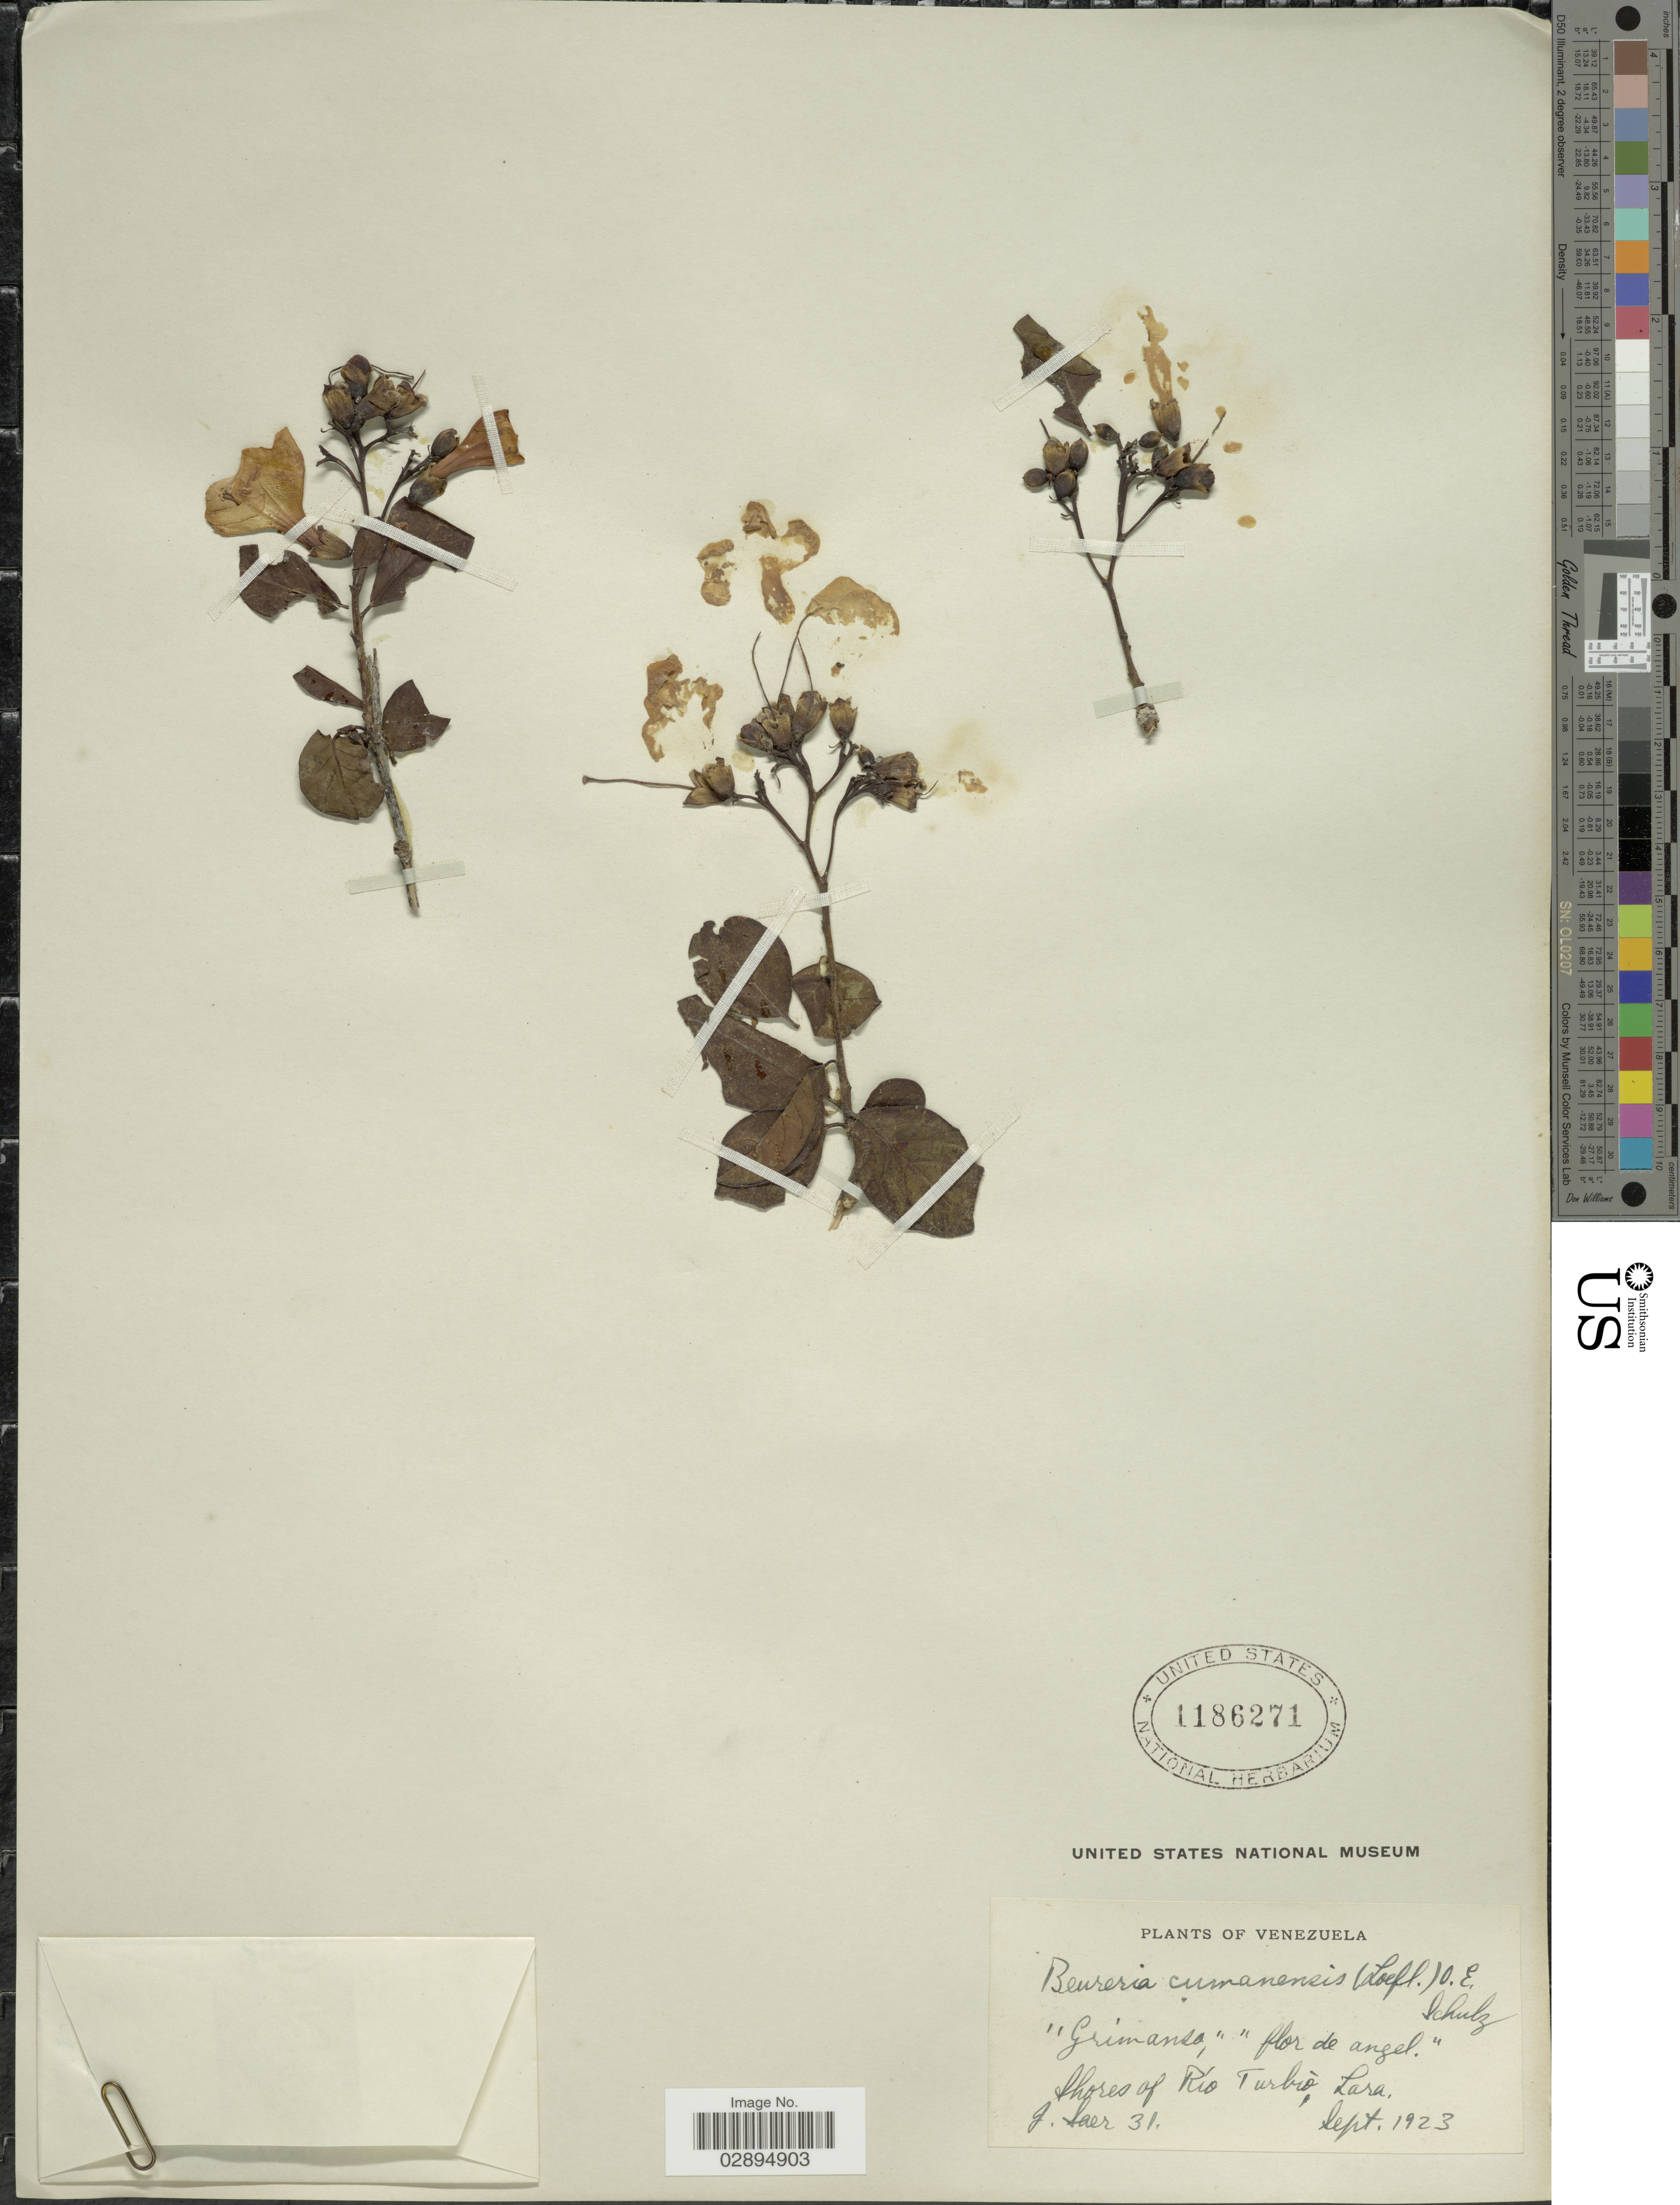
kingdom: Plantae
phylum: Tracheophyta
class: Magnoliopsida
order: Boraginales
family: Ehretiaceae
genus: Bourreria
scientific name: Bourreria exsucca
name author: (L.) Jacq.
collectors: J. Saer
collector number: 31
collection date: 1923-09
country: Venezuela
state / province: Lara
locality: Shores of Río Turbío.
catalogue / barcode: US 1186271